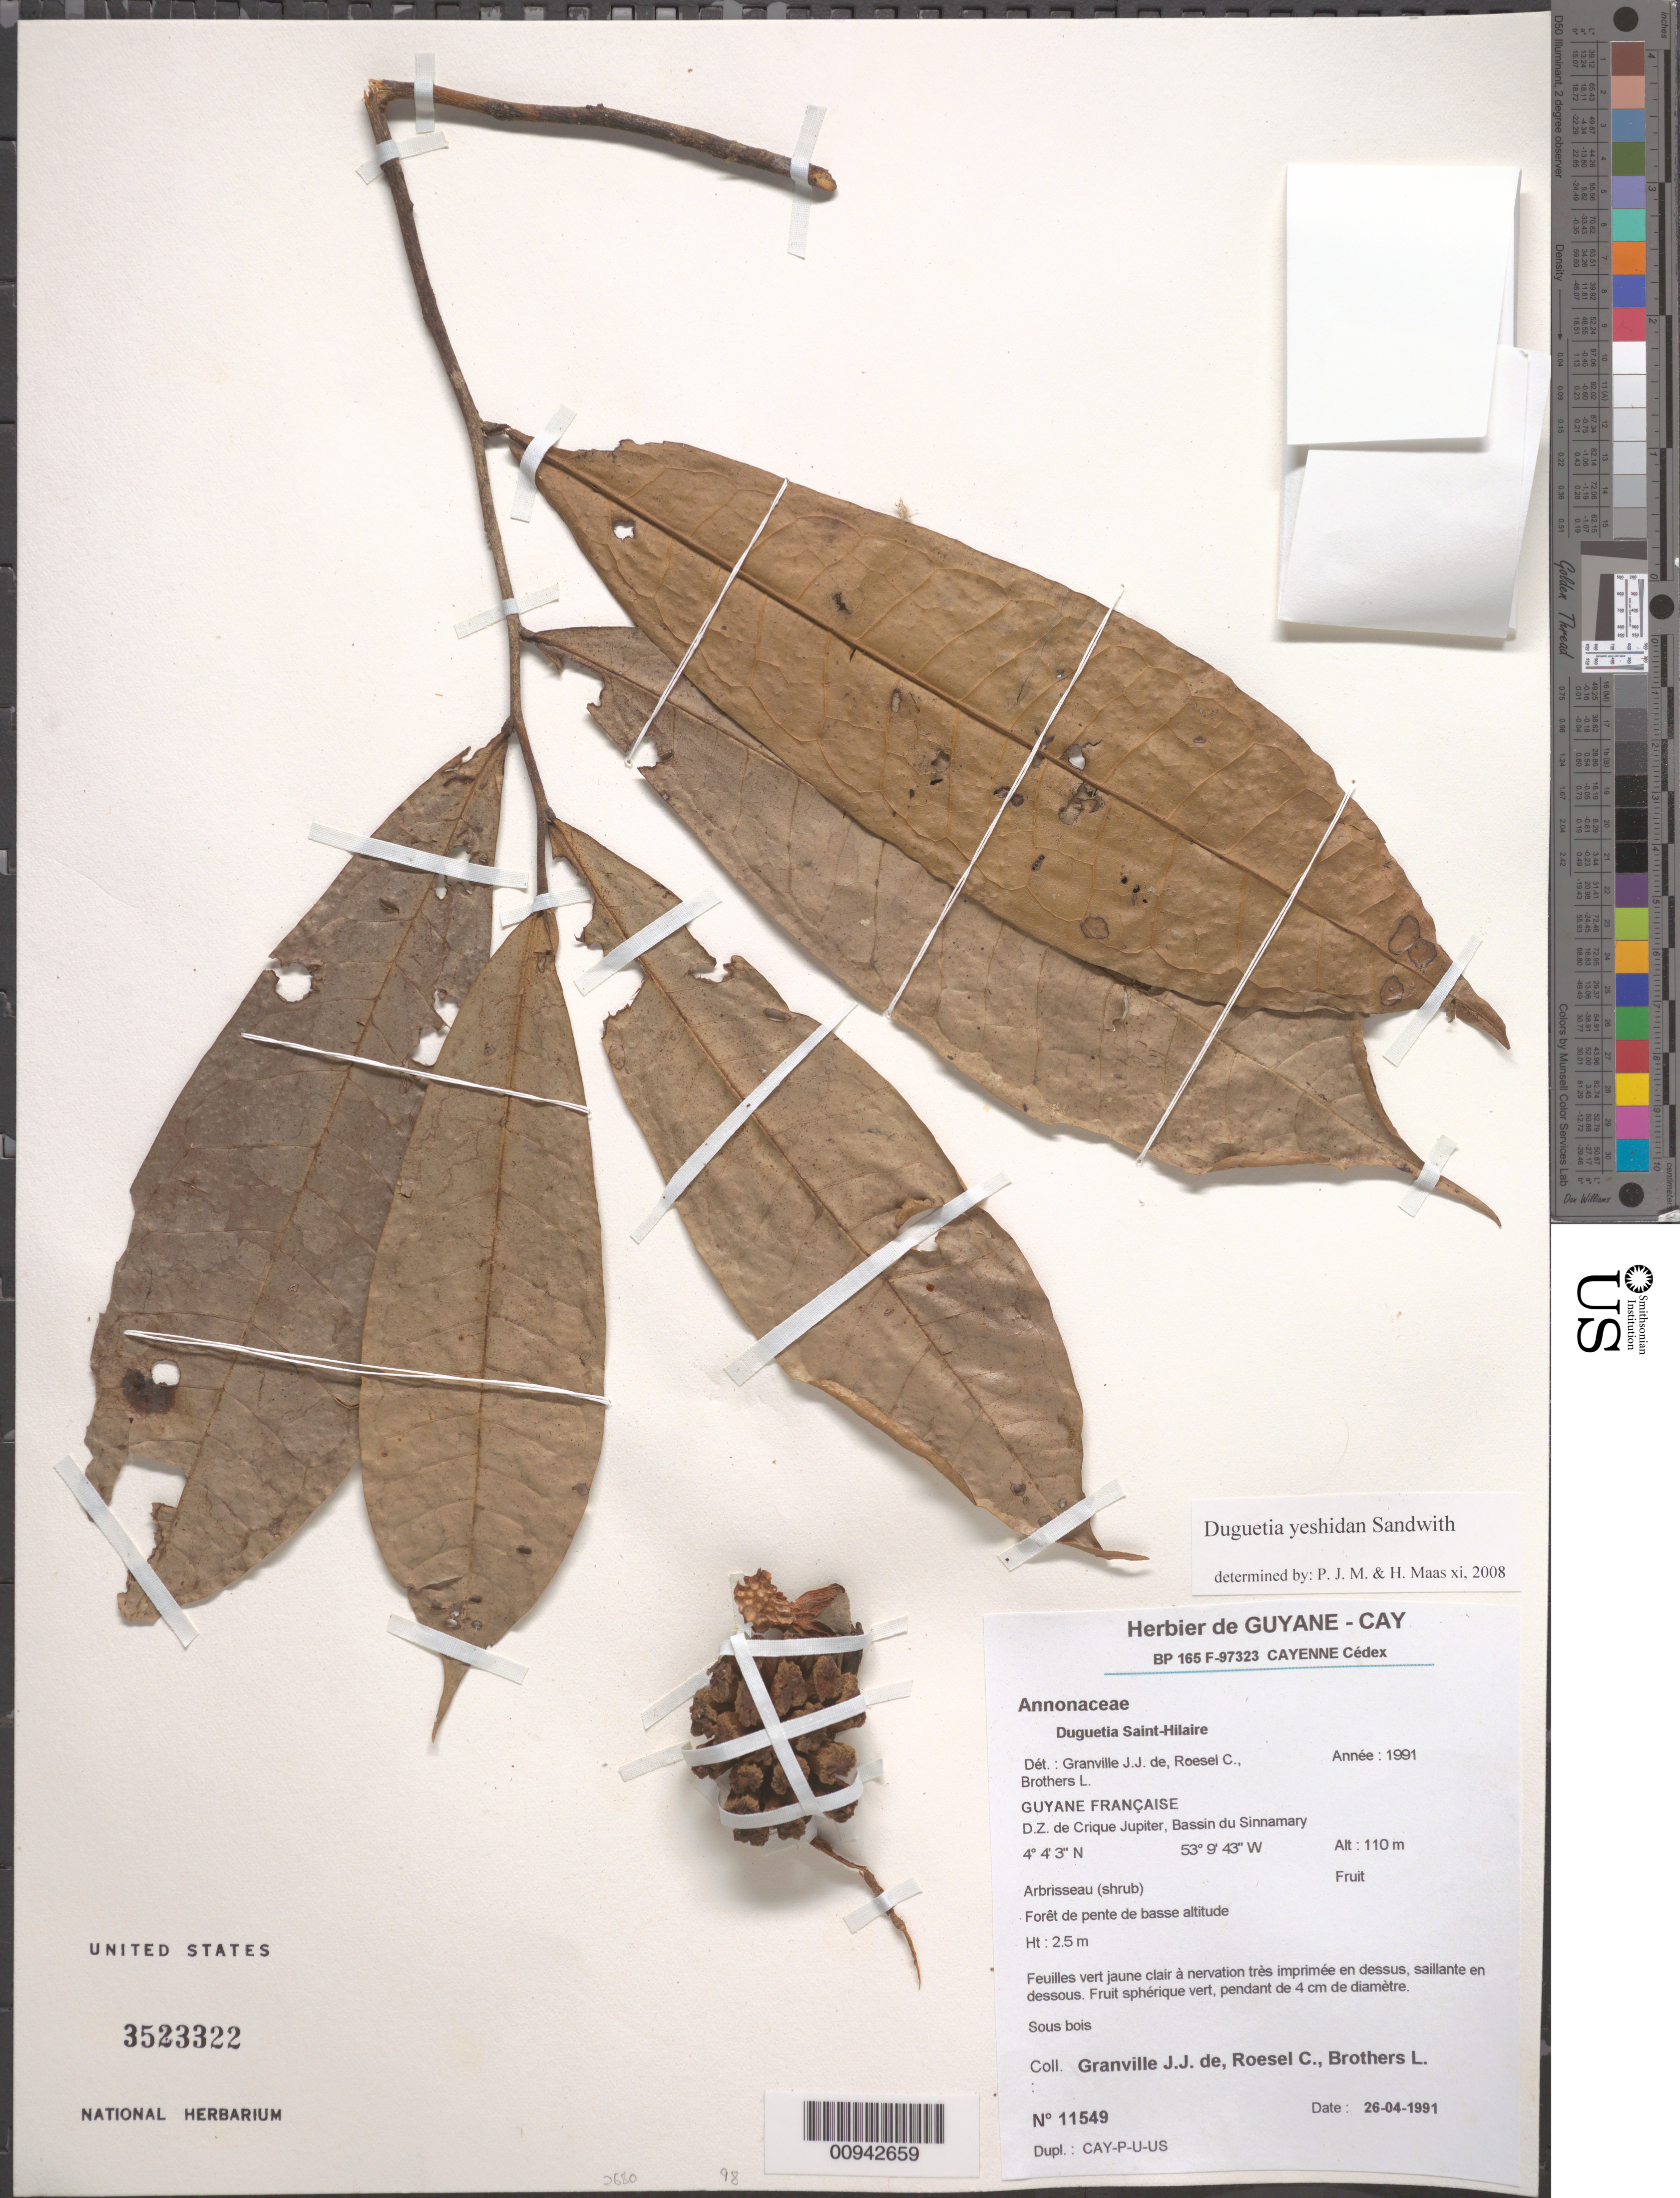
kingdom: Plantae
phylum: Tracheophyta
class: Magnoliopsida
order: Magnoliales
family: Annonaceae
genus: Duguetia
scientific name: Duguetia yeshidan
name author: Sandwith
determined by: Maas, Paul J.; Maas, H.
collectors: J.-J. de Granville, C. S. Roesel & L. Brothers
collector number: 11549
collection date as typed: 26-Apr-91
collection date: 1991-04-26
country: French Guiana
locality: D.Z. de Crique Jupiter, Bassin du Sinnamary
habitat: Foret de pente de basse altitude. Sous bois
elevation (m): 110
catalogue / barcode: US 3523322